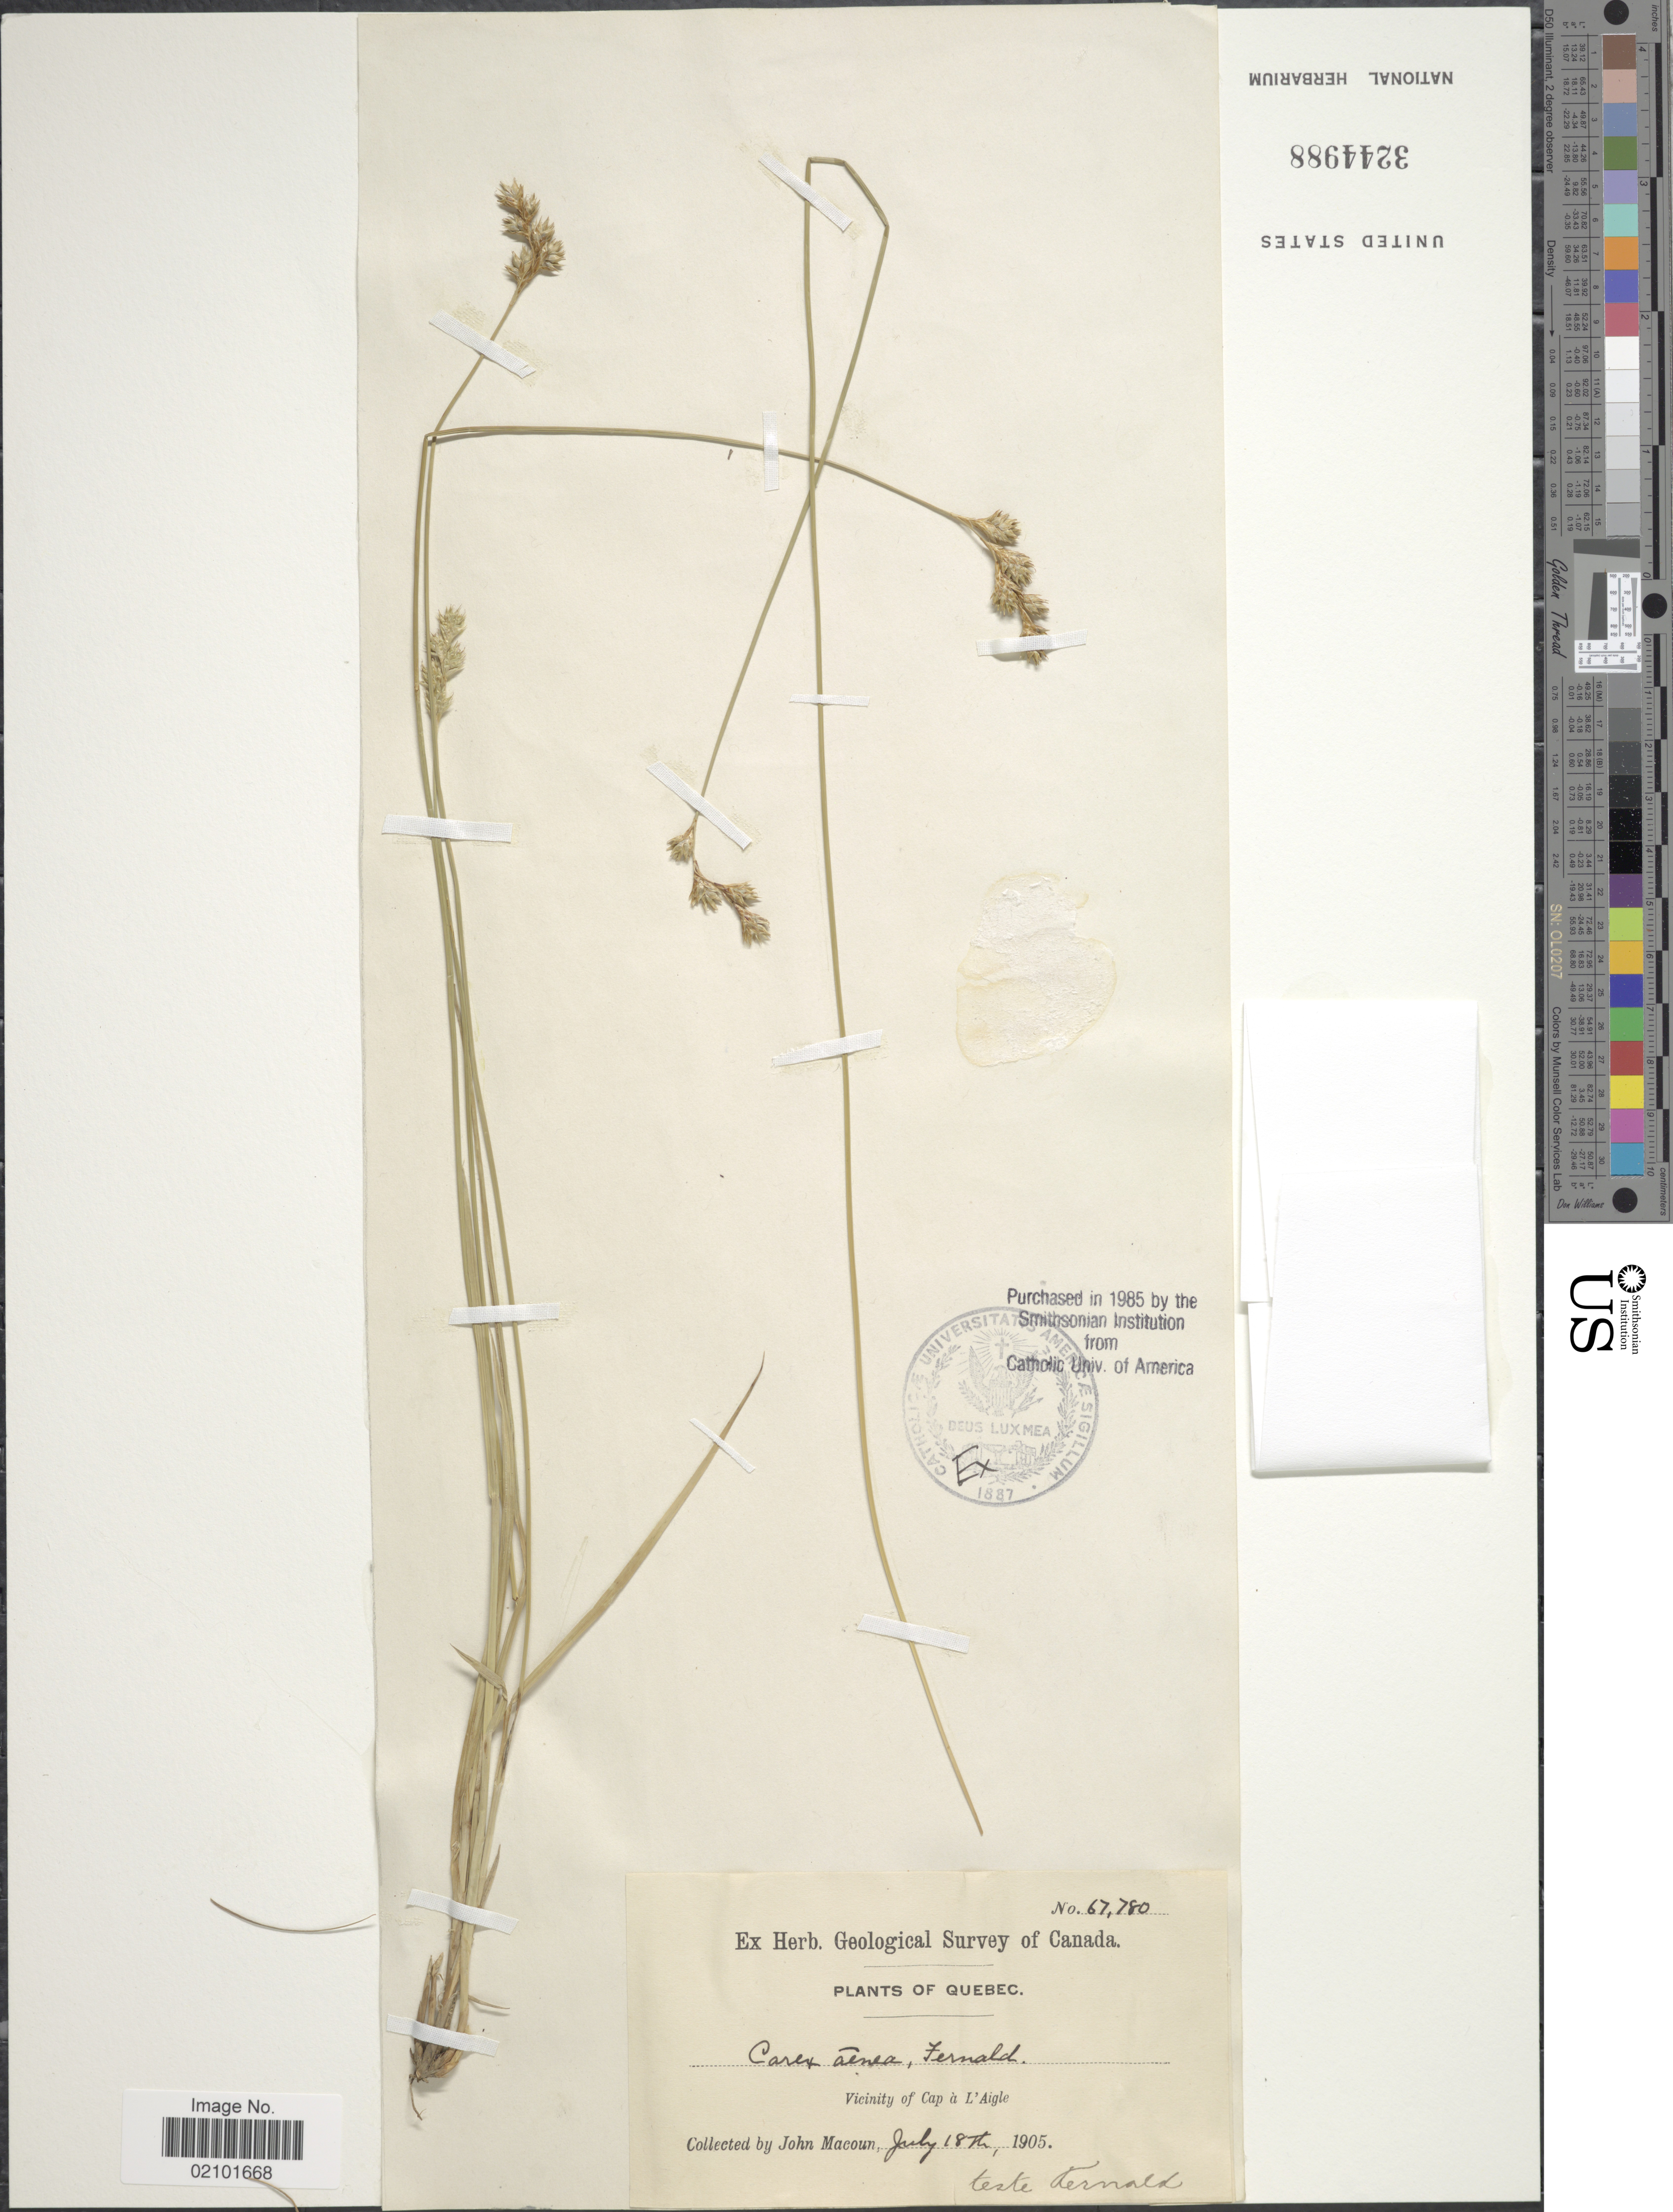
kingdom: Plantae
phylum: Tracheophyta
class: Liliopsida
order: Poales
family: Cyperaceae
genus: Carex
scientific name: Carex foenea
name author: Willd.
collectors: J. Macoun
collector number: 67780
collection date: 1905-07-18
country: Canada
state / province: Quebec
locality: Vicinity of Cap à L'Aigle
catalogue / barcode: US 3244988